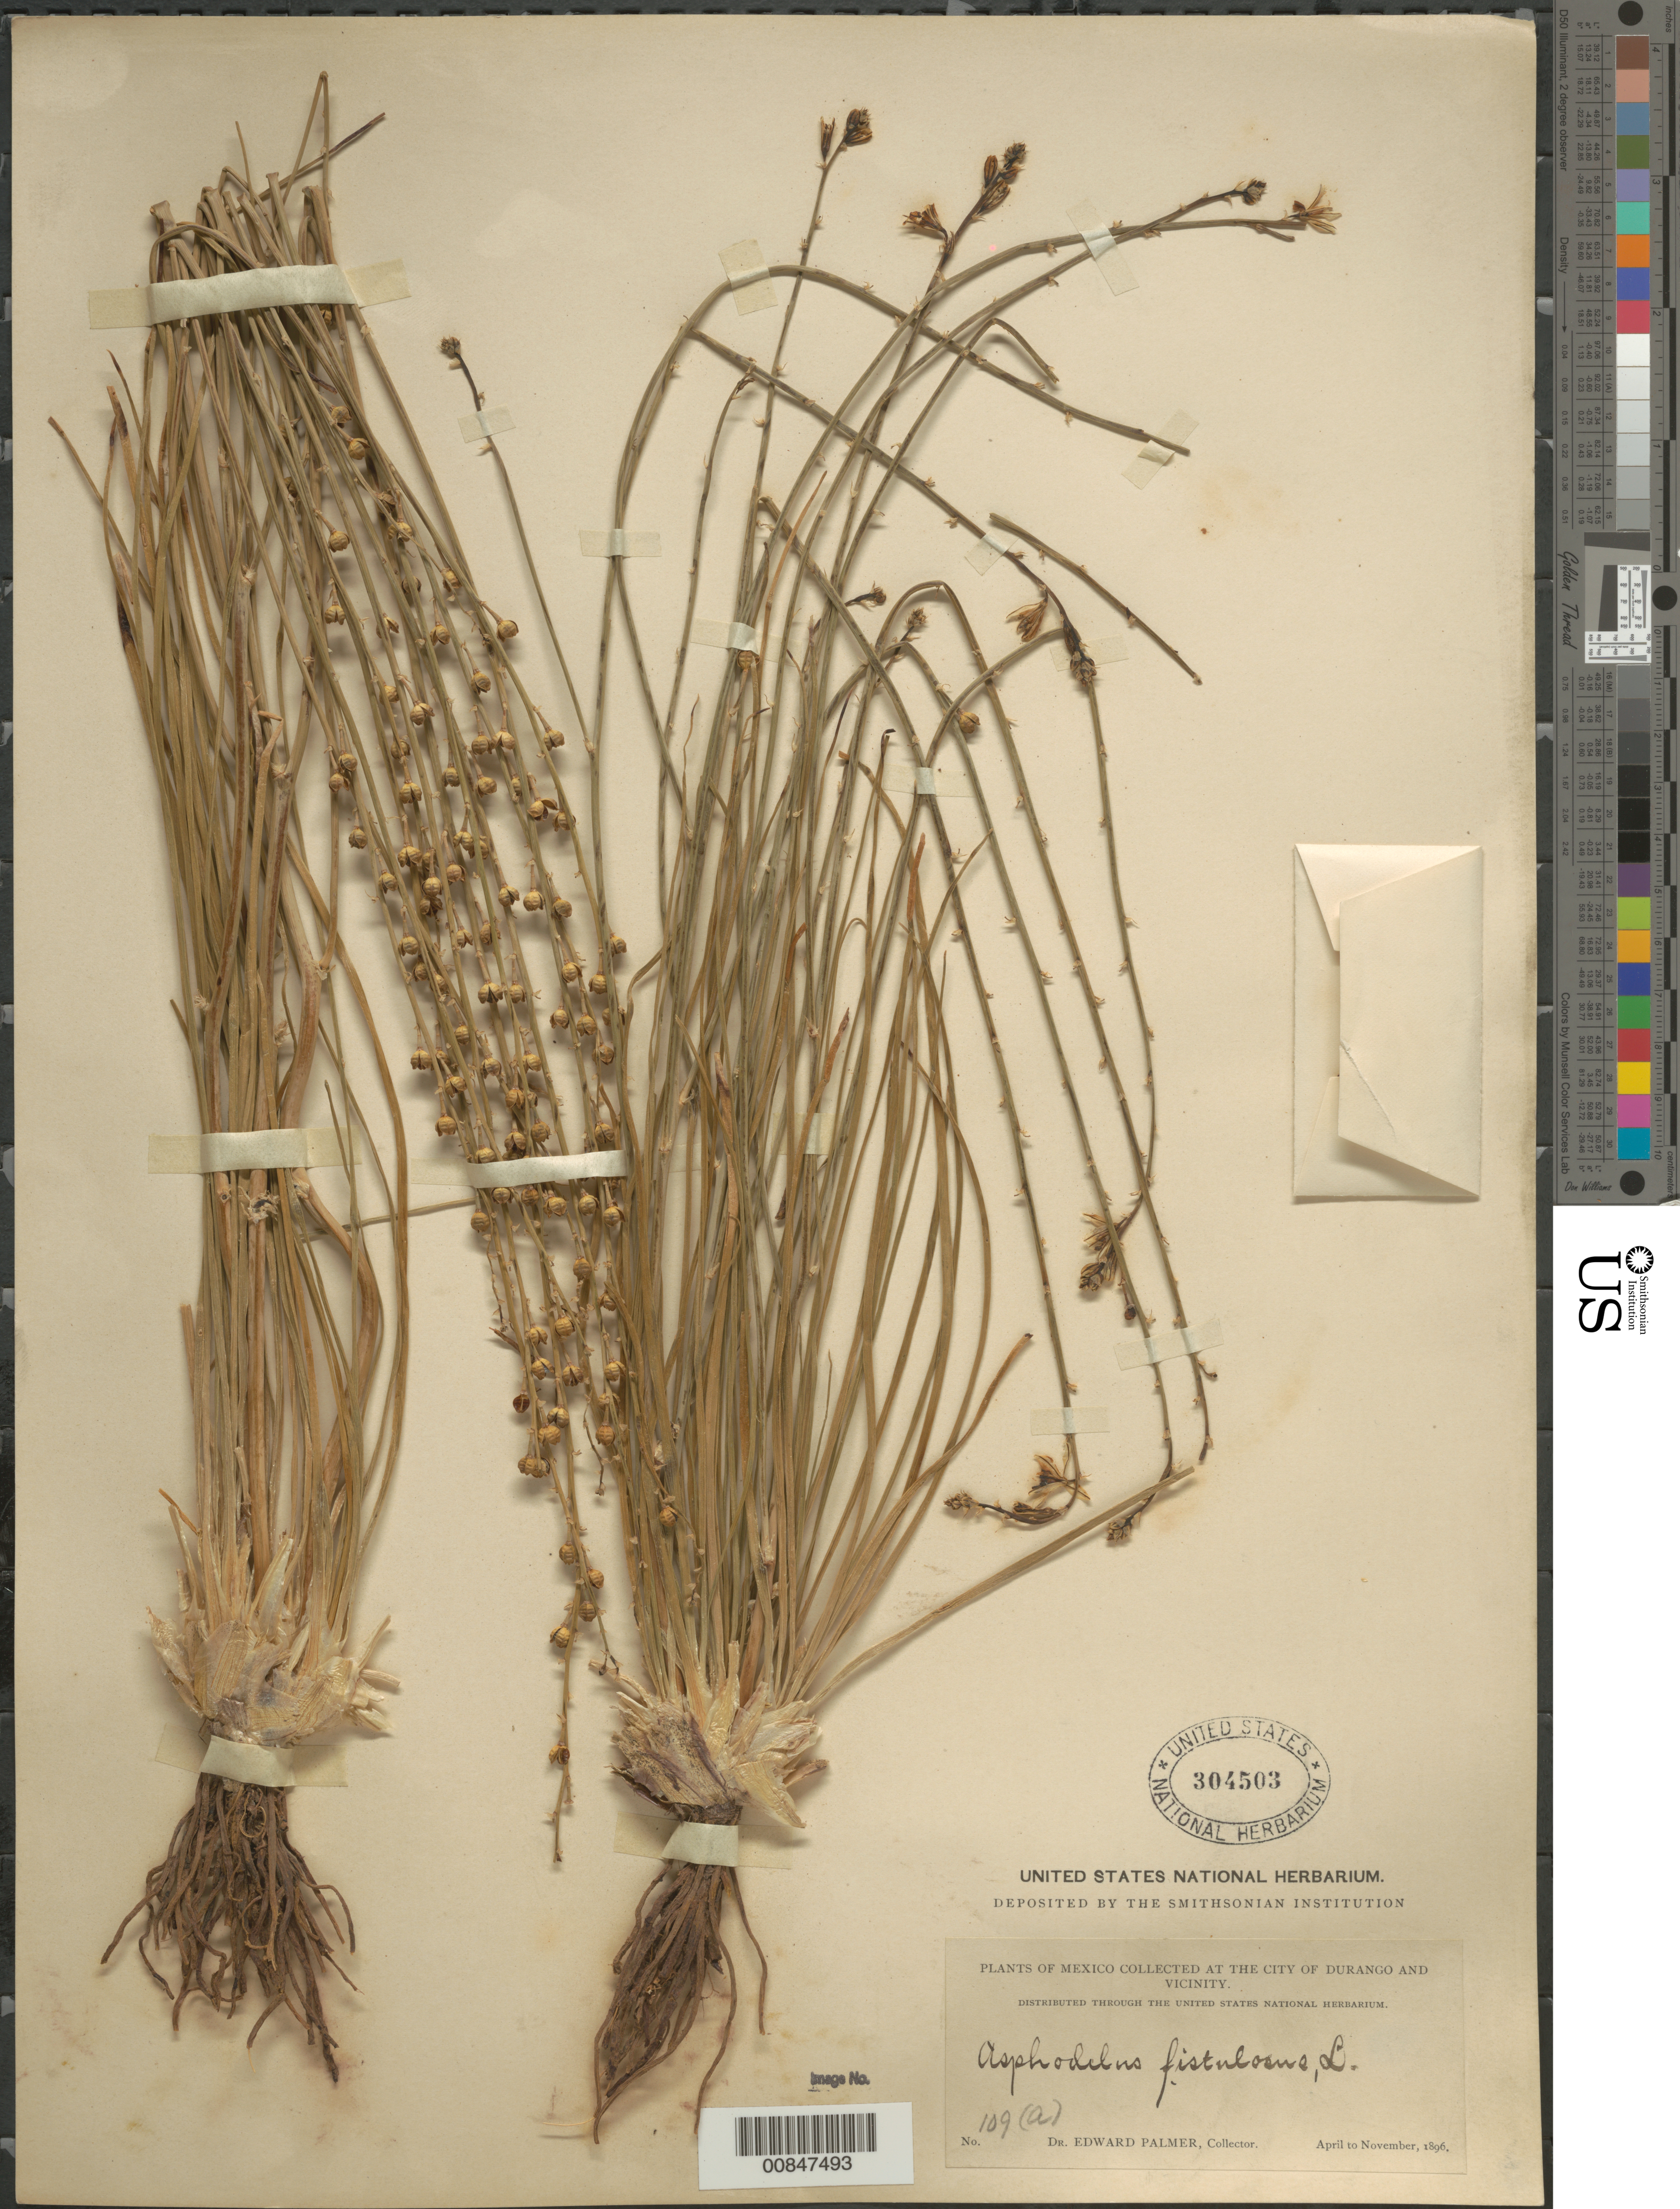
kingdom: Plantae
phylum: Tracheophyta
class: Liliopsida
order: Asparagales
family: Asphodelaceae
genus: Asphodelus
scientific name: Asphodelus fistulosus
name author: L.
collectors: E. Palmer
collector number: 109a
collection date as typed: Apr 1896 to -- Nov 1896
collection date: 1896-04/1896-11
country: Mexico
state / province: Durango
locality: City of Durango and vicinity.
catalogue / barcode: US 304503